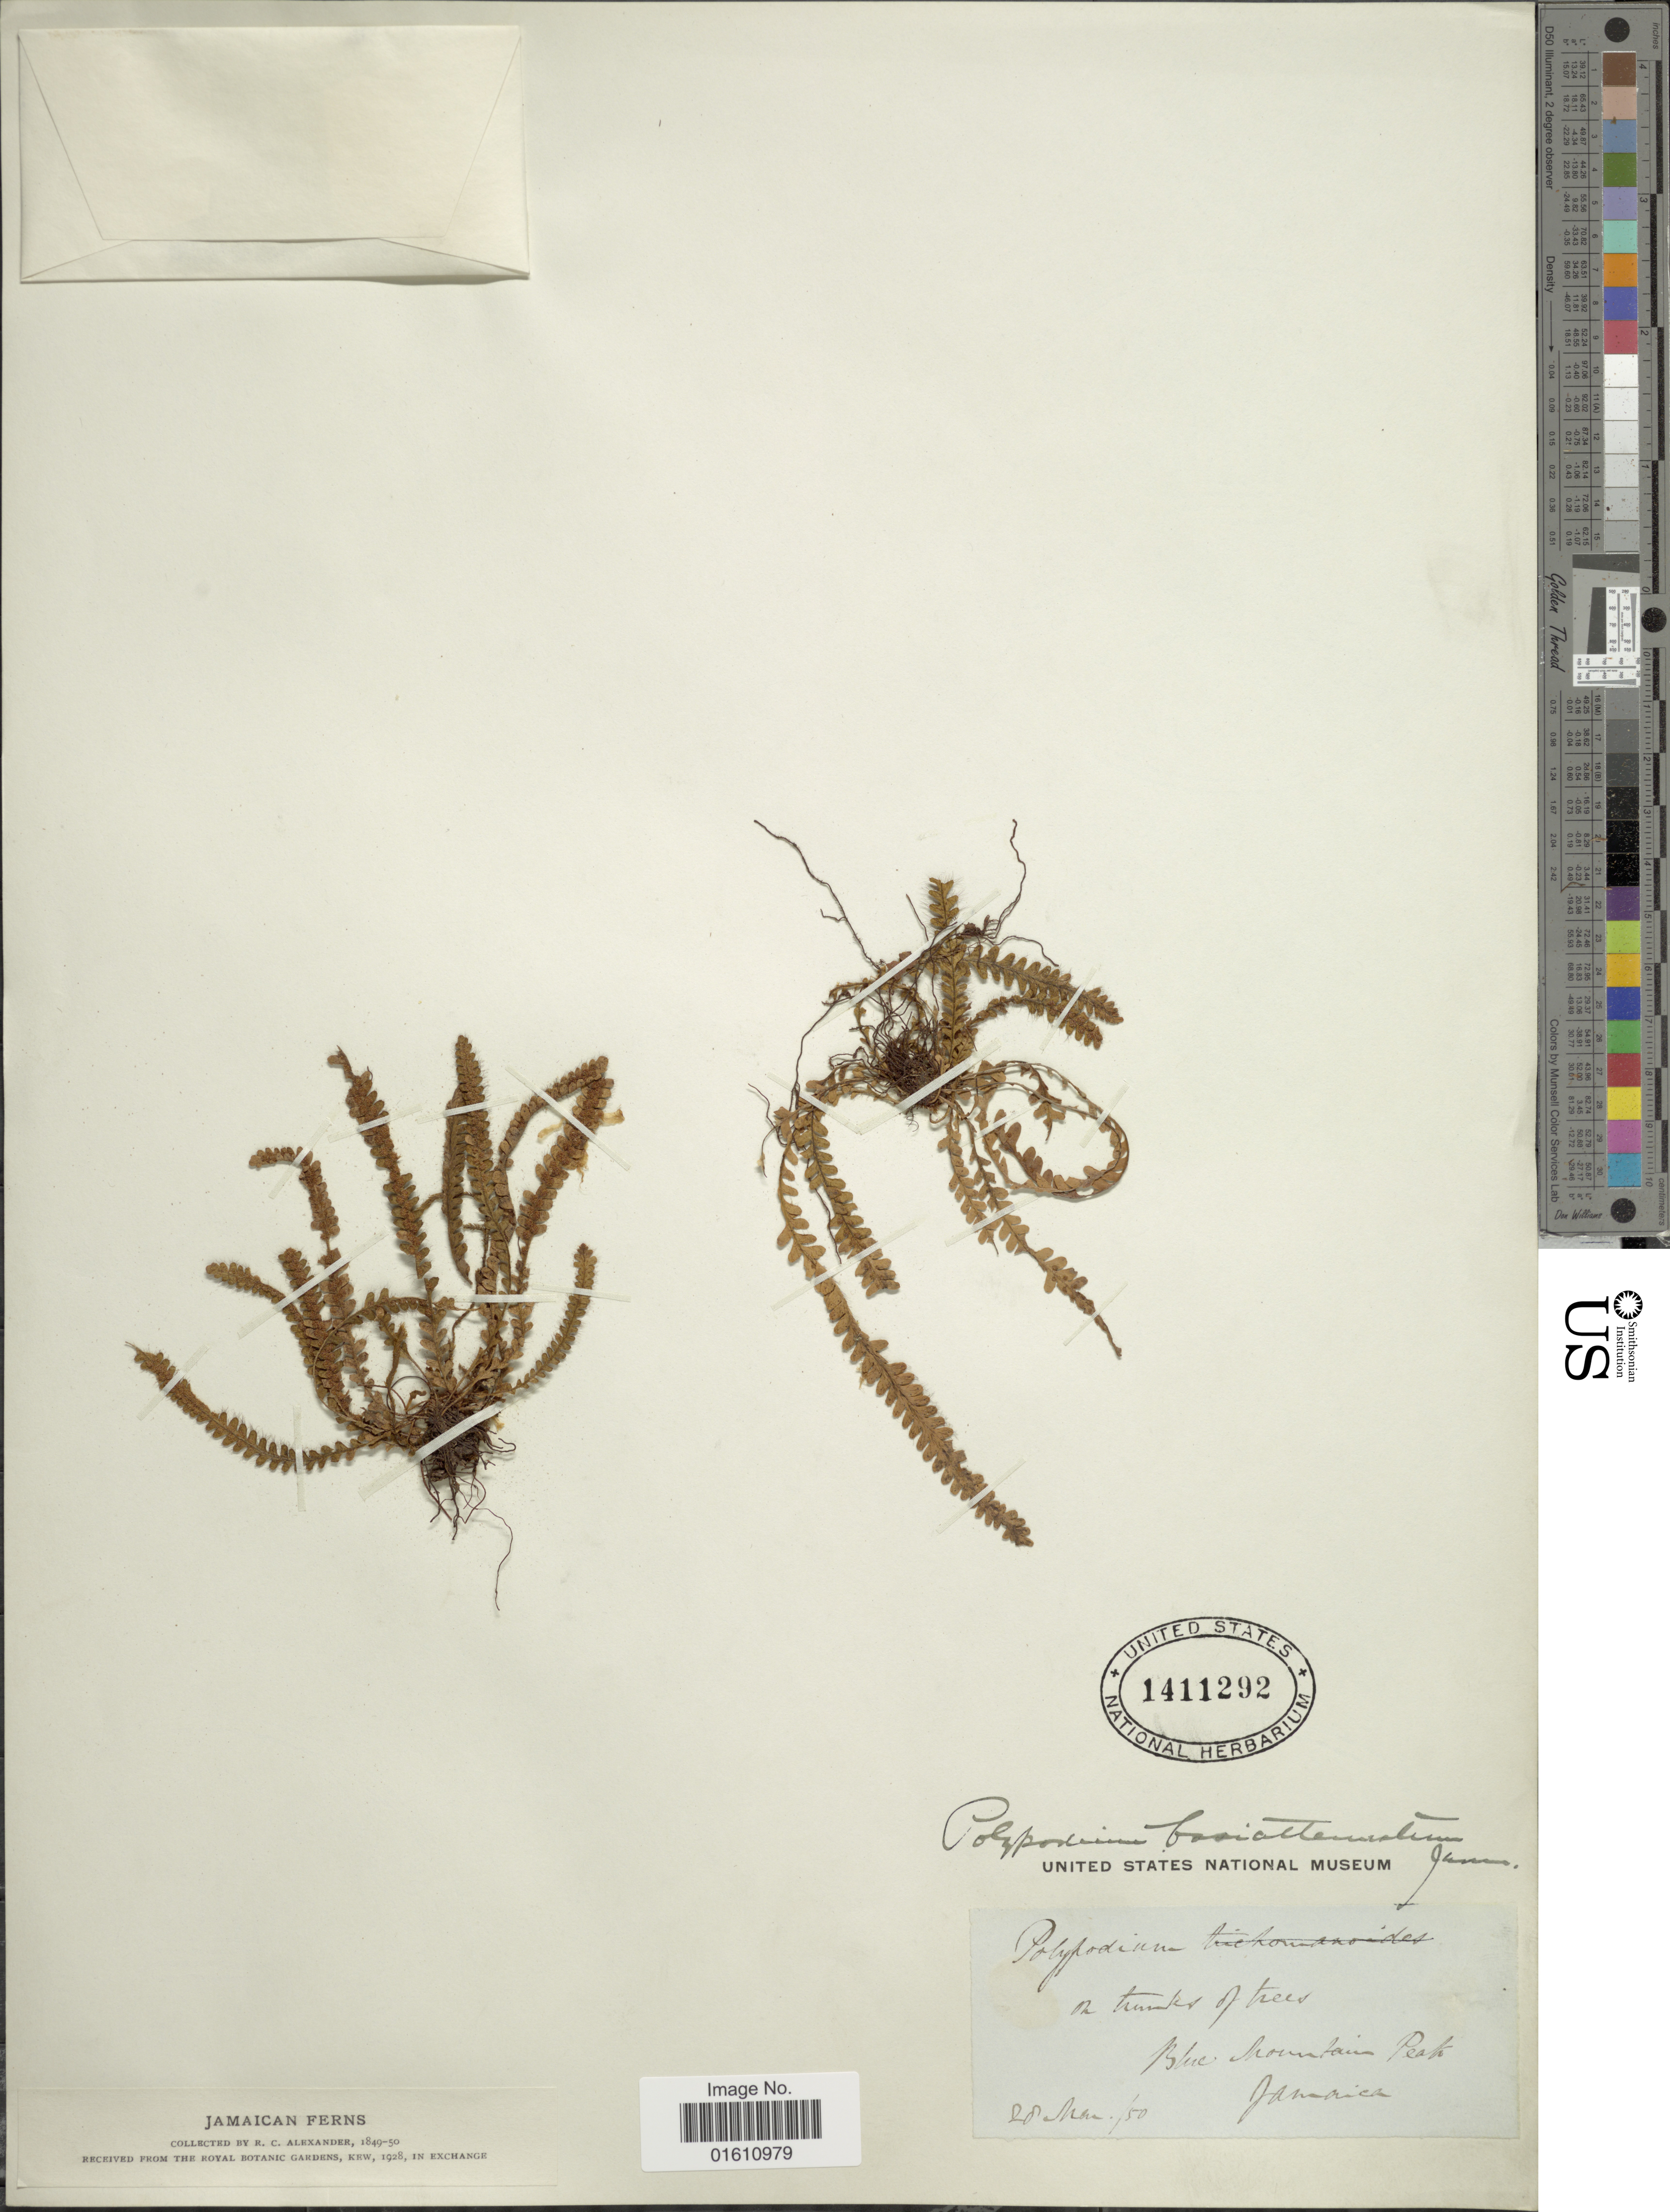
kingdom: Plantae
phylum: Tracheophyta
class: Polypodiopsida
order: Polypodiales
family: Polypodiaceae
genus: Moranopteris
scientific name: Moranopteris basiattenuata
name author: (Jenman) R. Y. Hirai & J. Prado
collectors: R. C. Alexander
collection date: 1950-03-28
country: Jamaica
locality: Trunks of trees, Blue Mountain Peak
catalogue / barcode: US 1411292